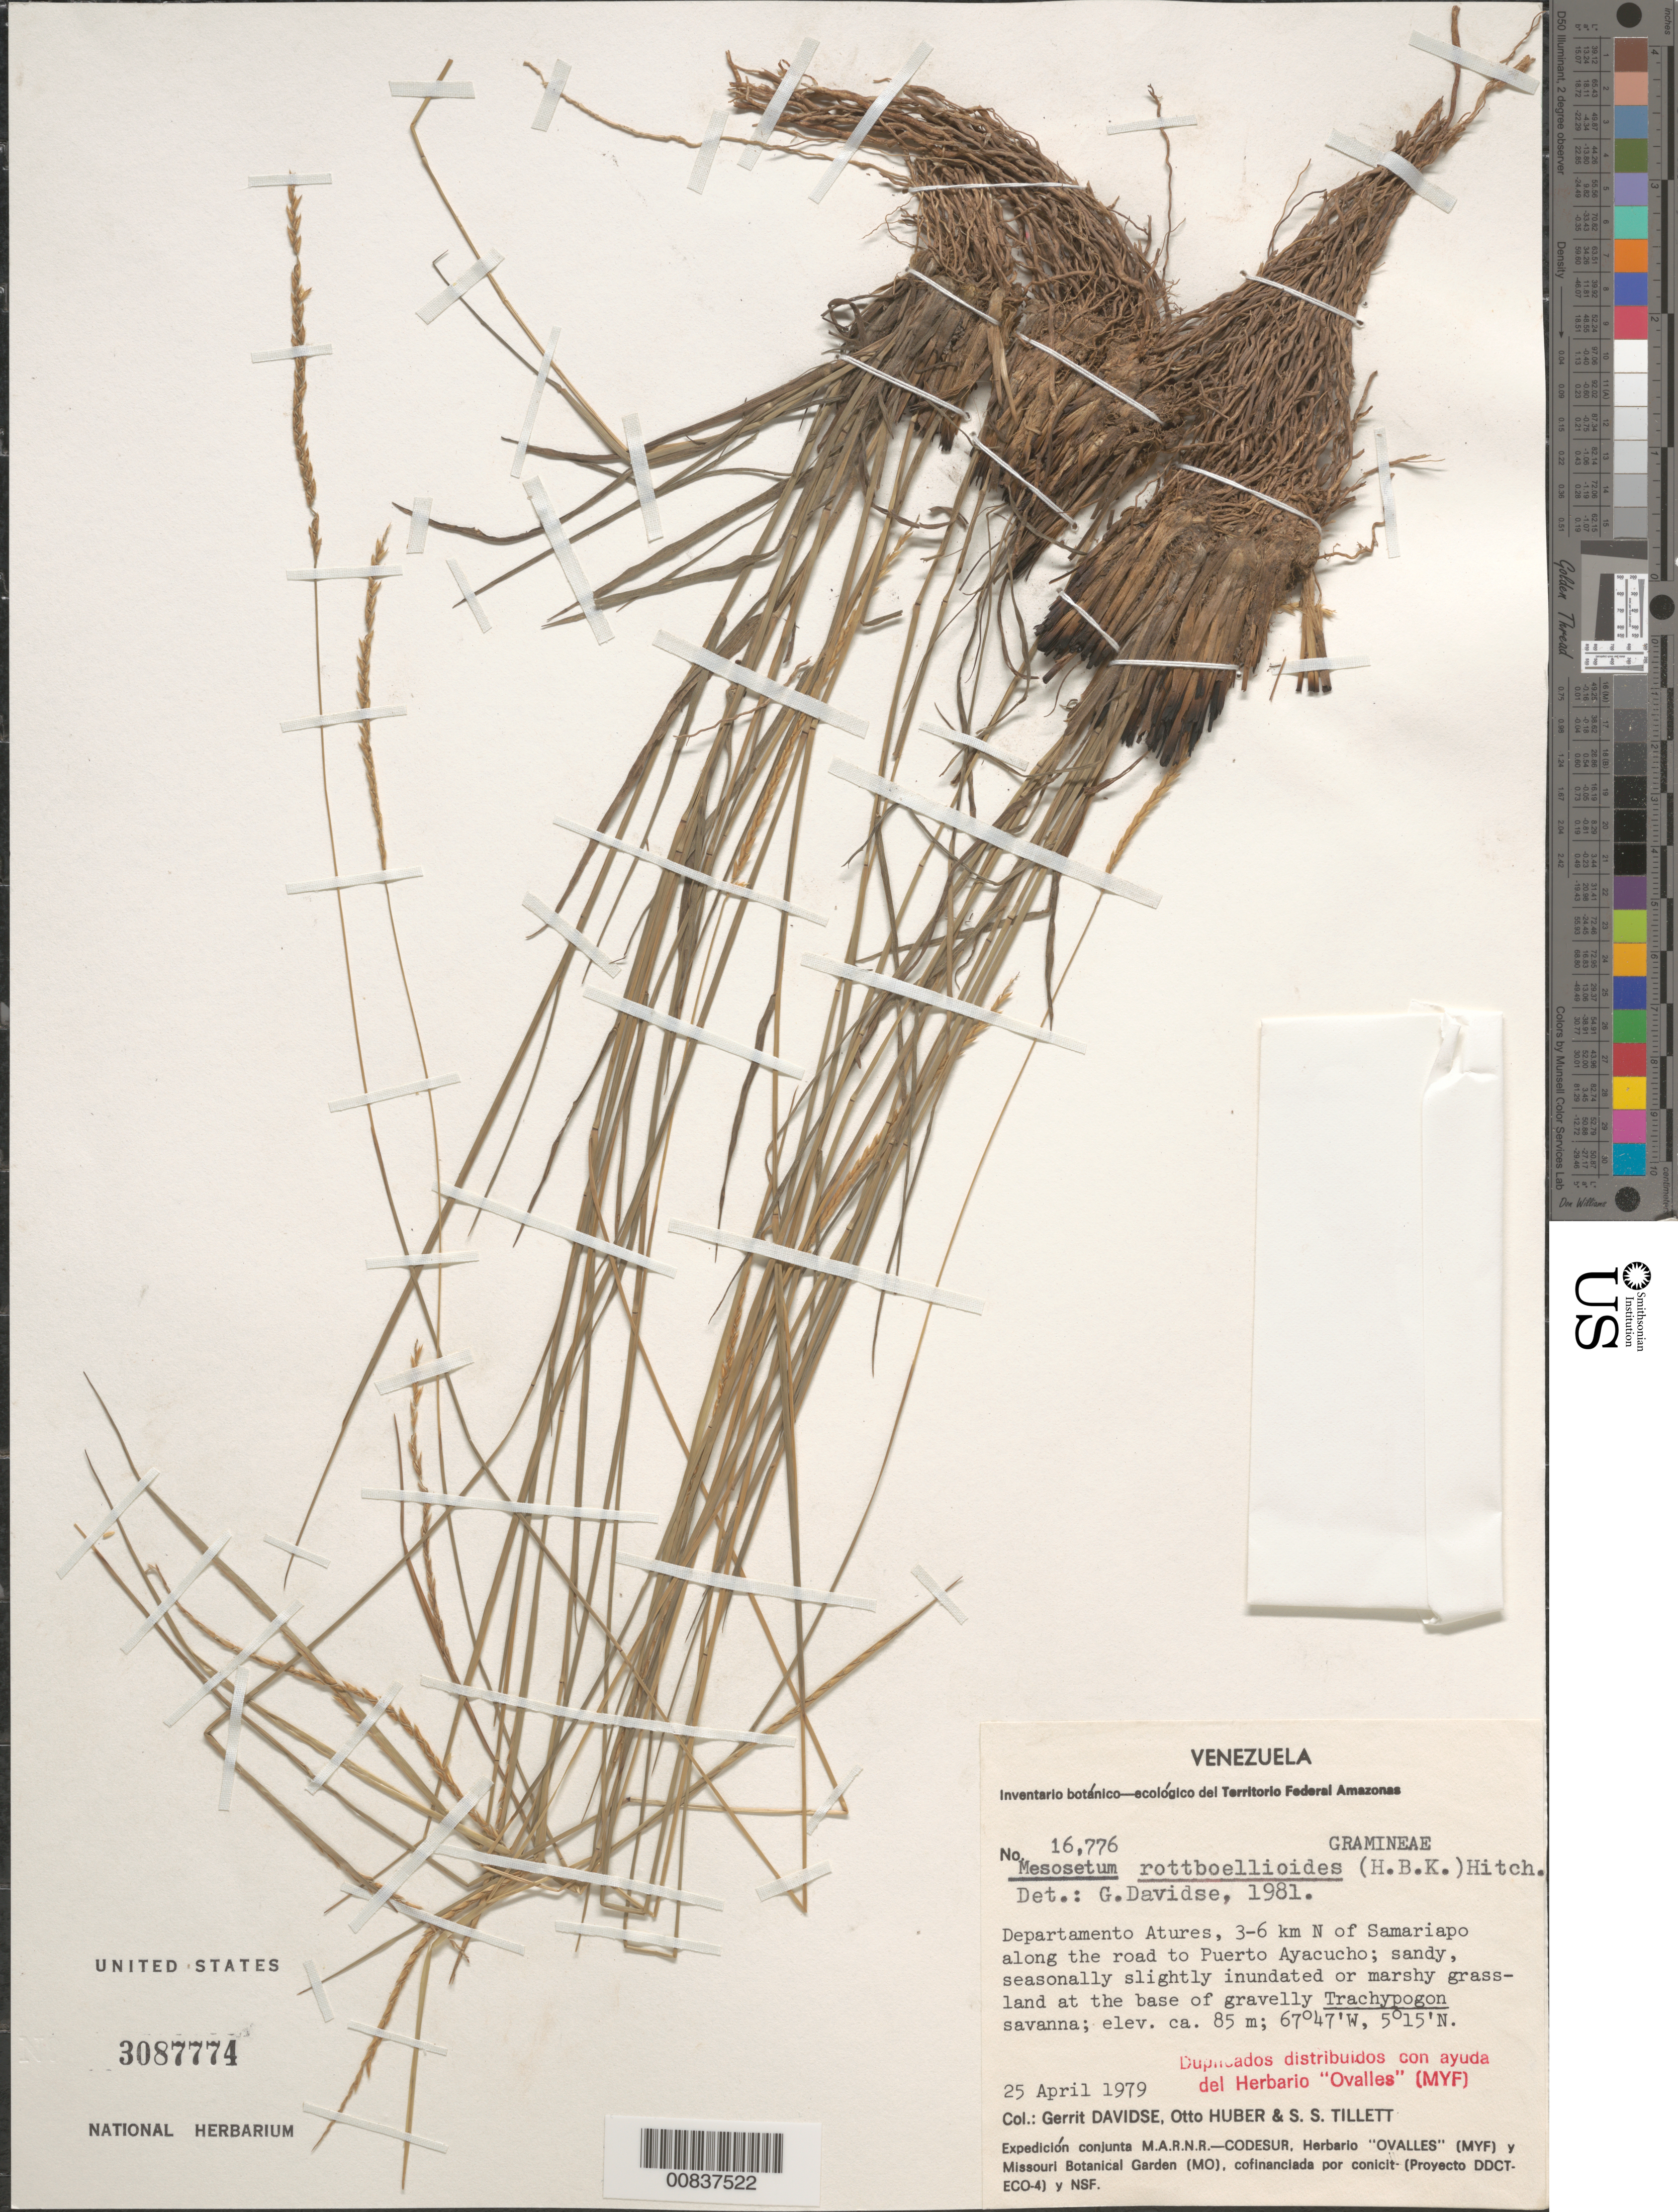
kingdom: Plantae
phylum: Tracheophyta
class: Liliopsida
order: Poales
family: Poaceae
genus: Mesosetum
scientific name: Mesosetum rottboellioides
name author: (Kunth) Hitchc.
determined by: Davidse, Gerrit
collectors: G. Davidse, O. Huber & S. S. Tillett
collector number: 16776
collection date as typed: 25-Apr-79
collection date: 1979-04-25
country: Venezuela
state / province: Amazonas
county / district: Atures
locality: Samariapo, 3-6 km N of toward Puerto Ayacucho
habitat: Sandy, seasonally slightly inundated or marshy grassland at base of gravelly Trachypogon savanna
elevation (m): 85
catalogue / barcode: US 3087774